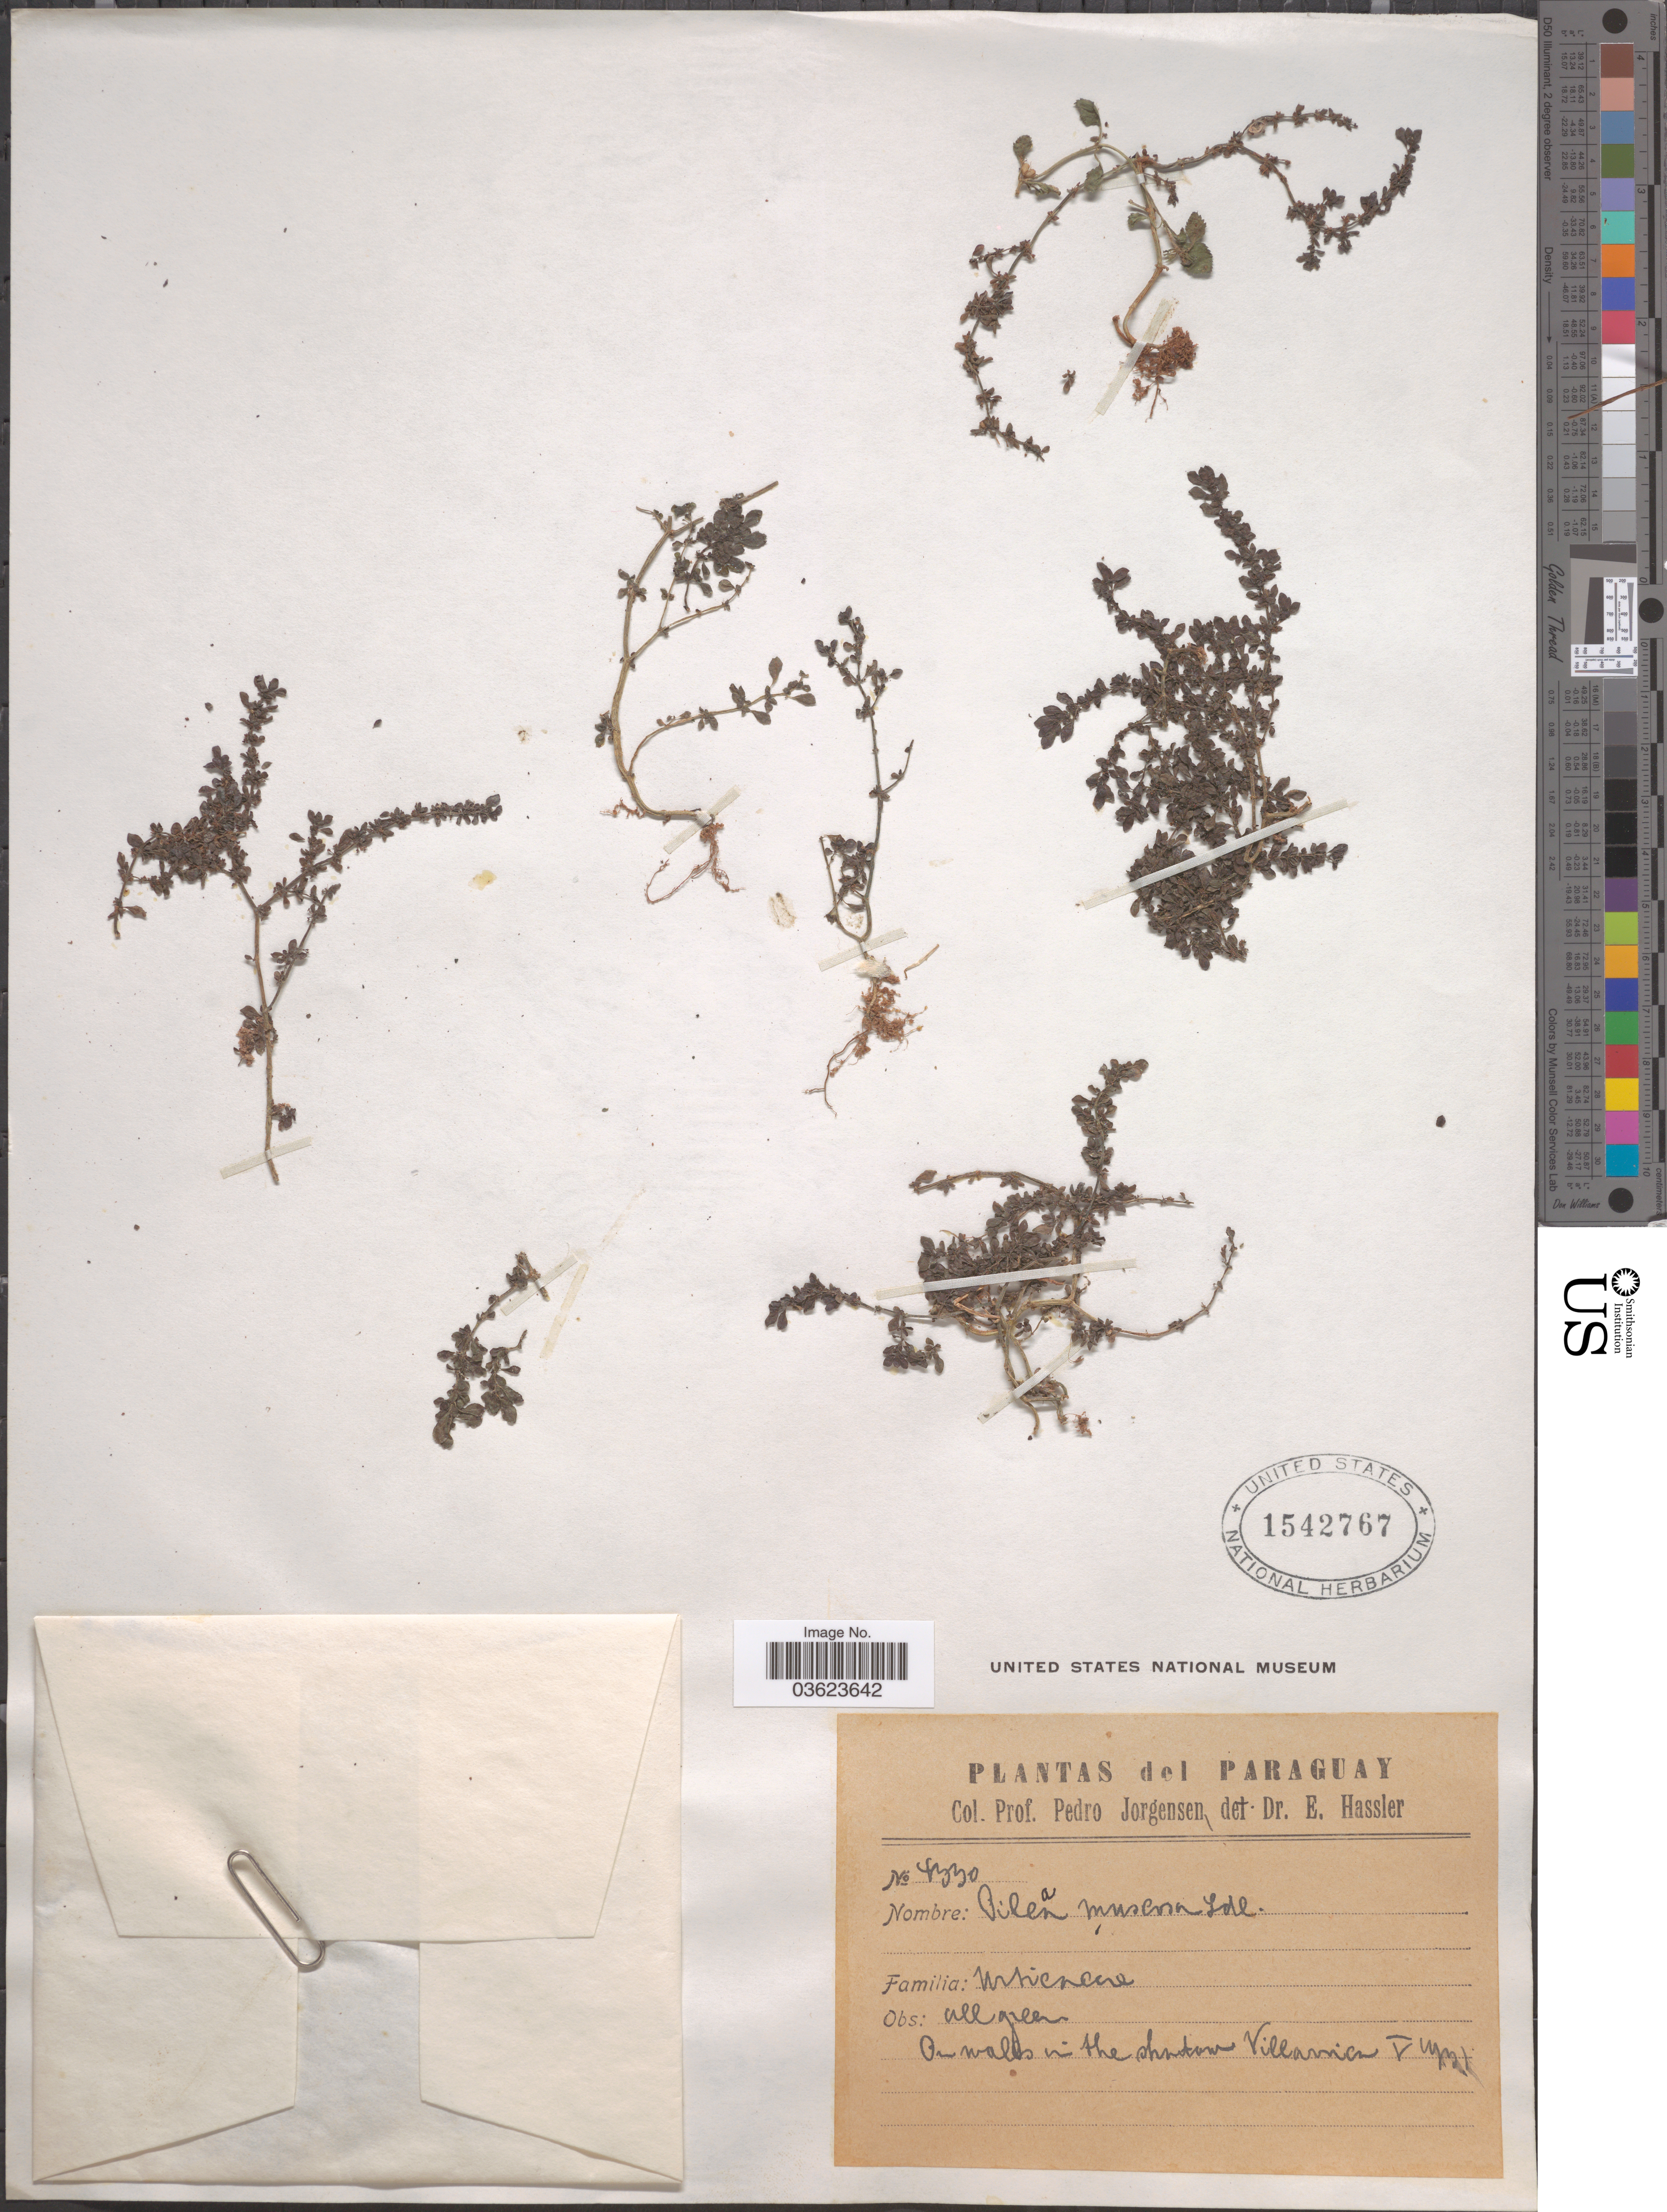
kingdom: Plantae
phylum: Tracheophyta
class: Magnoliopsida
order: Rosales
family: Urticaceae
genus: Pilea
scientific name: Pilea microphylla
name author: (L.) Liebm.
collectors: P. Jörgensen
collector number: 4330*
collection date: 1931-05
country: Paraguay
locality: On walls in the shadows, Villarrica.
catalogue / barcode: US 1542767